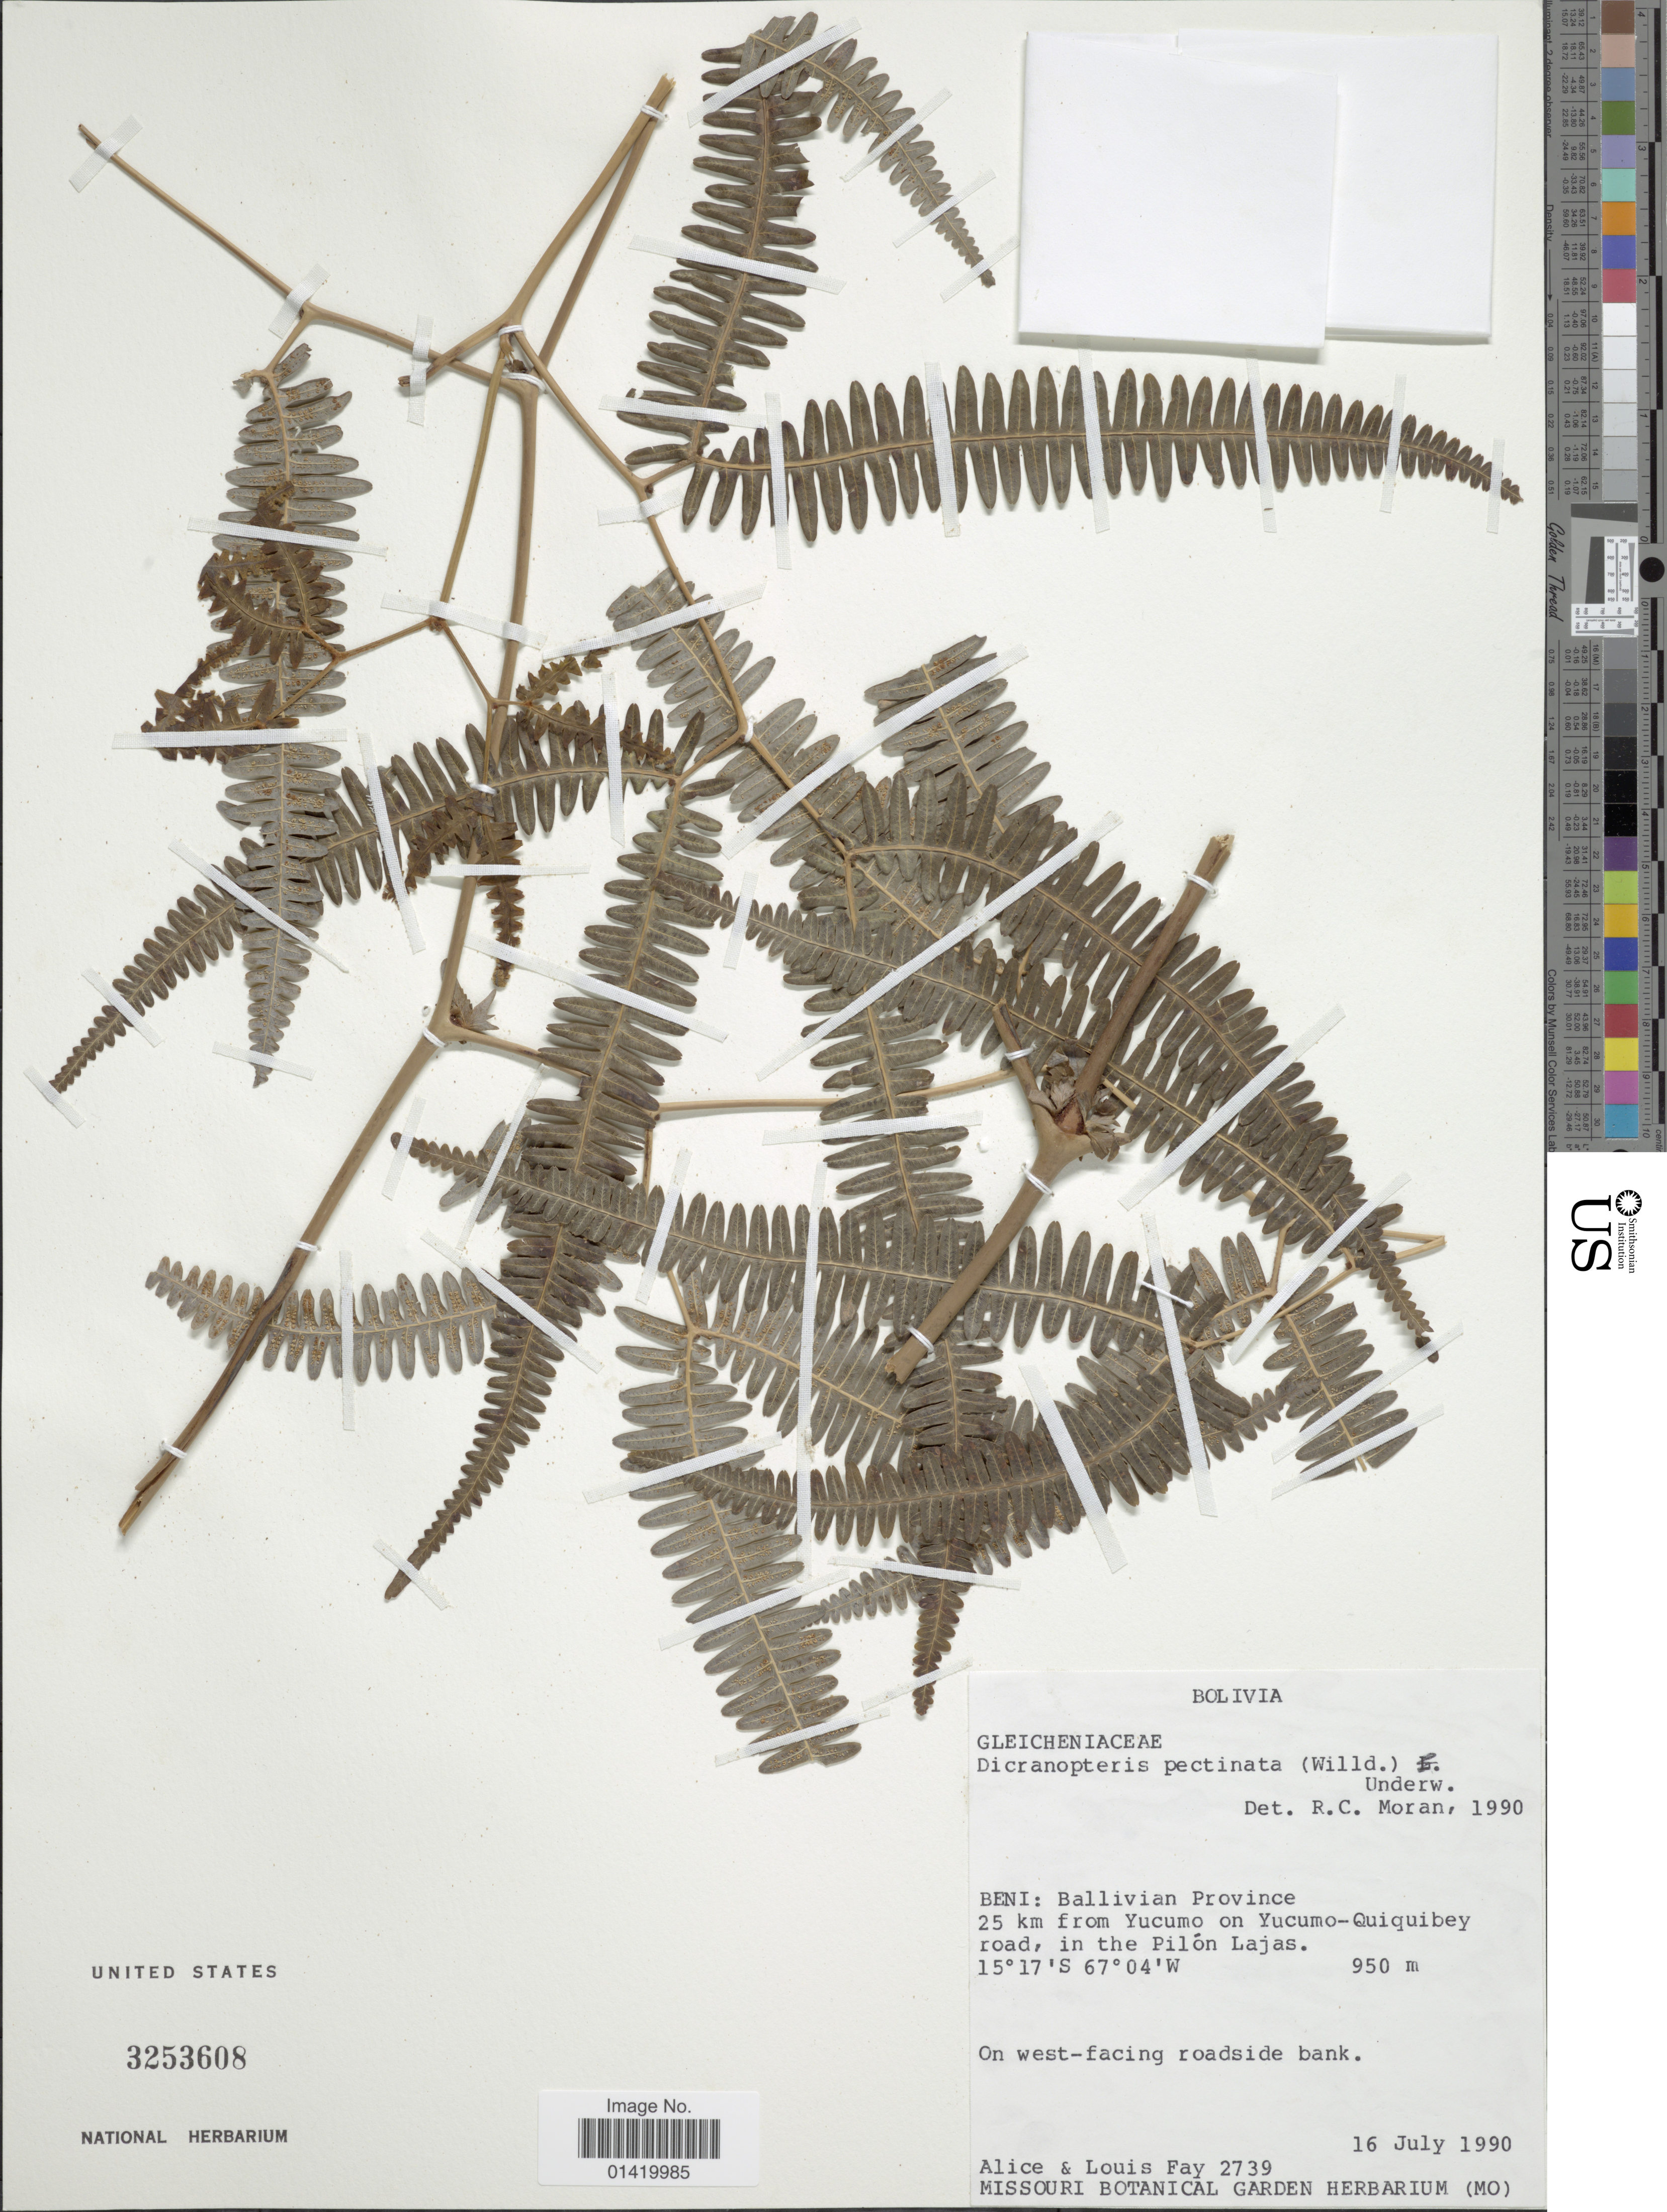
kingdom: Plantae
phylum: Tracheophyta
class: Polypodiopsida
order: Gleicheniales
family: Gleicheniaceae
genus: Gleichenella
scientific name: Gleichenella pectinata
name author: (Willd.) Ching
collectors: A. Fay & L. Fay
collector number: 2739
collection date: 1990-07-16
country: Bolivia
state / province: Beni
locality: Ballivian Province, 25 km from Yucumo on Yucumo-Quibey road, in the Pilón Lajas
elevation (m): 950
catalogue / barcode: US 3253608